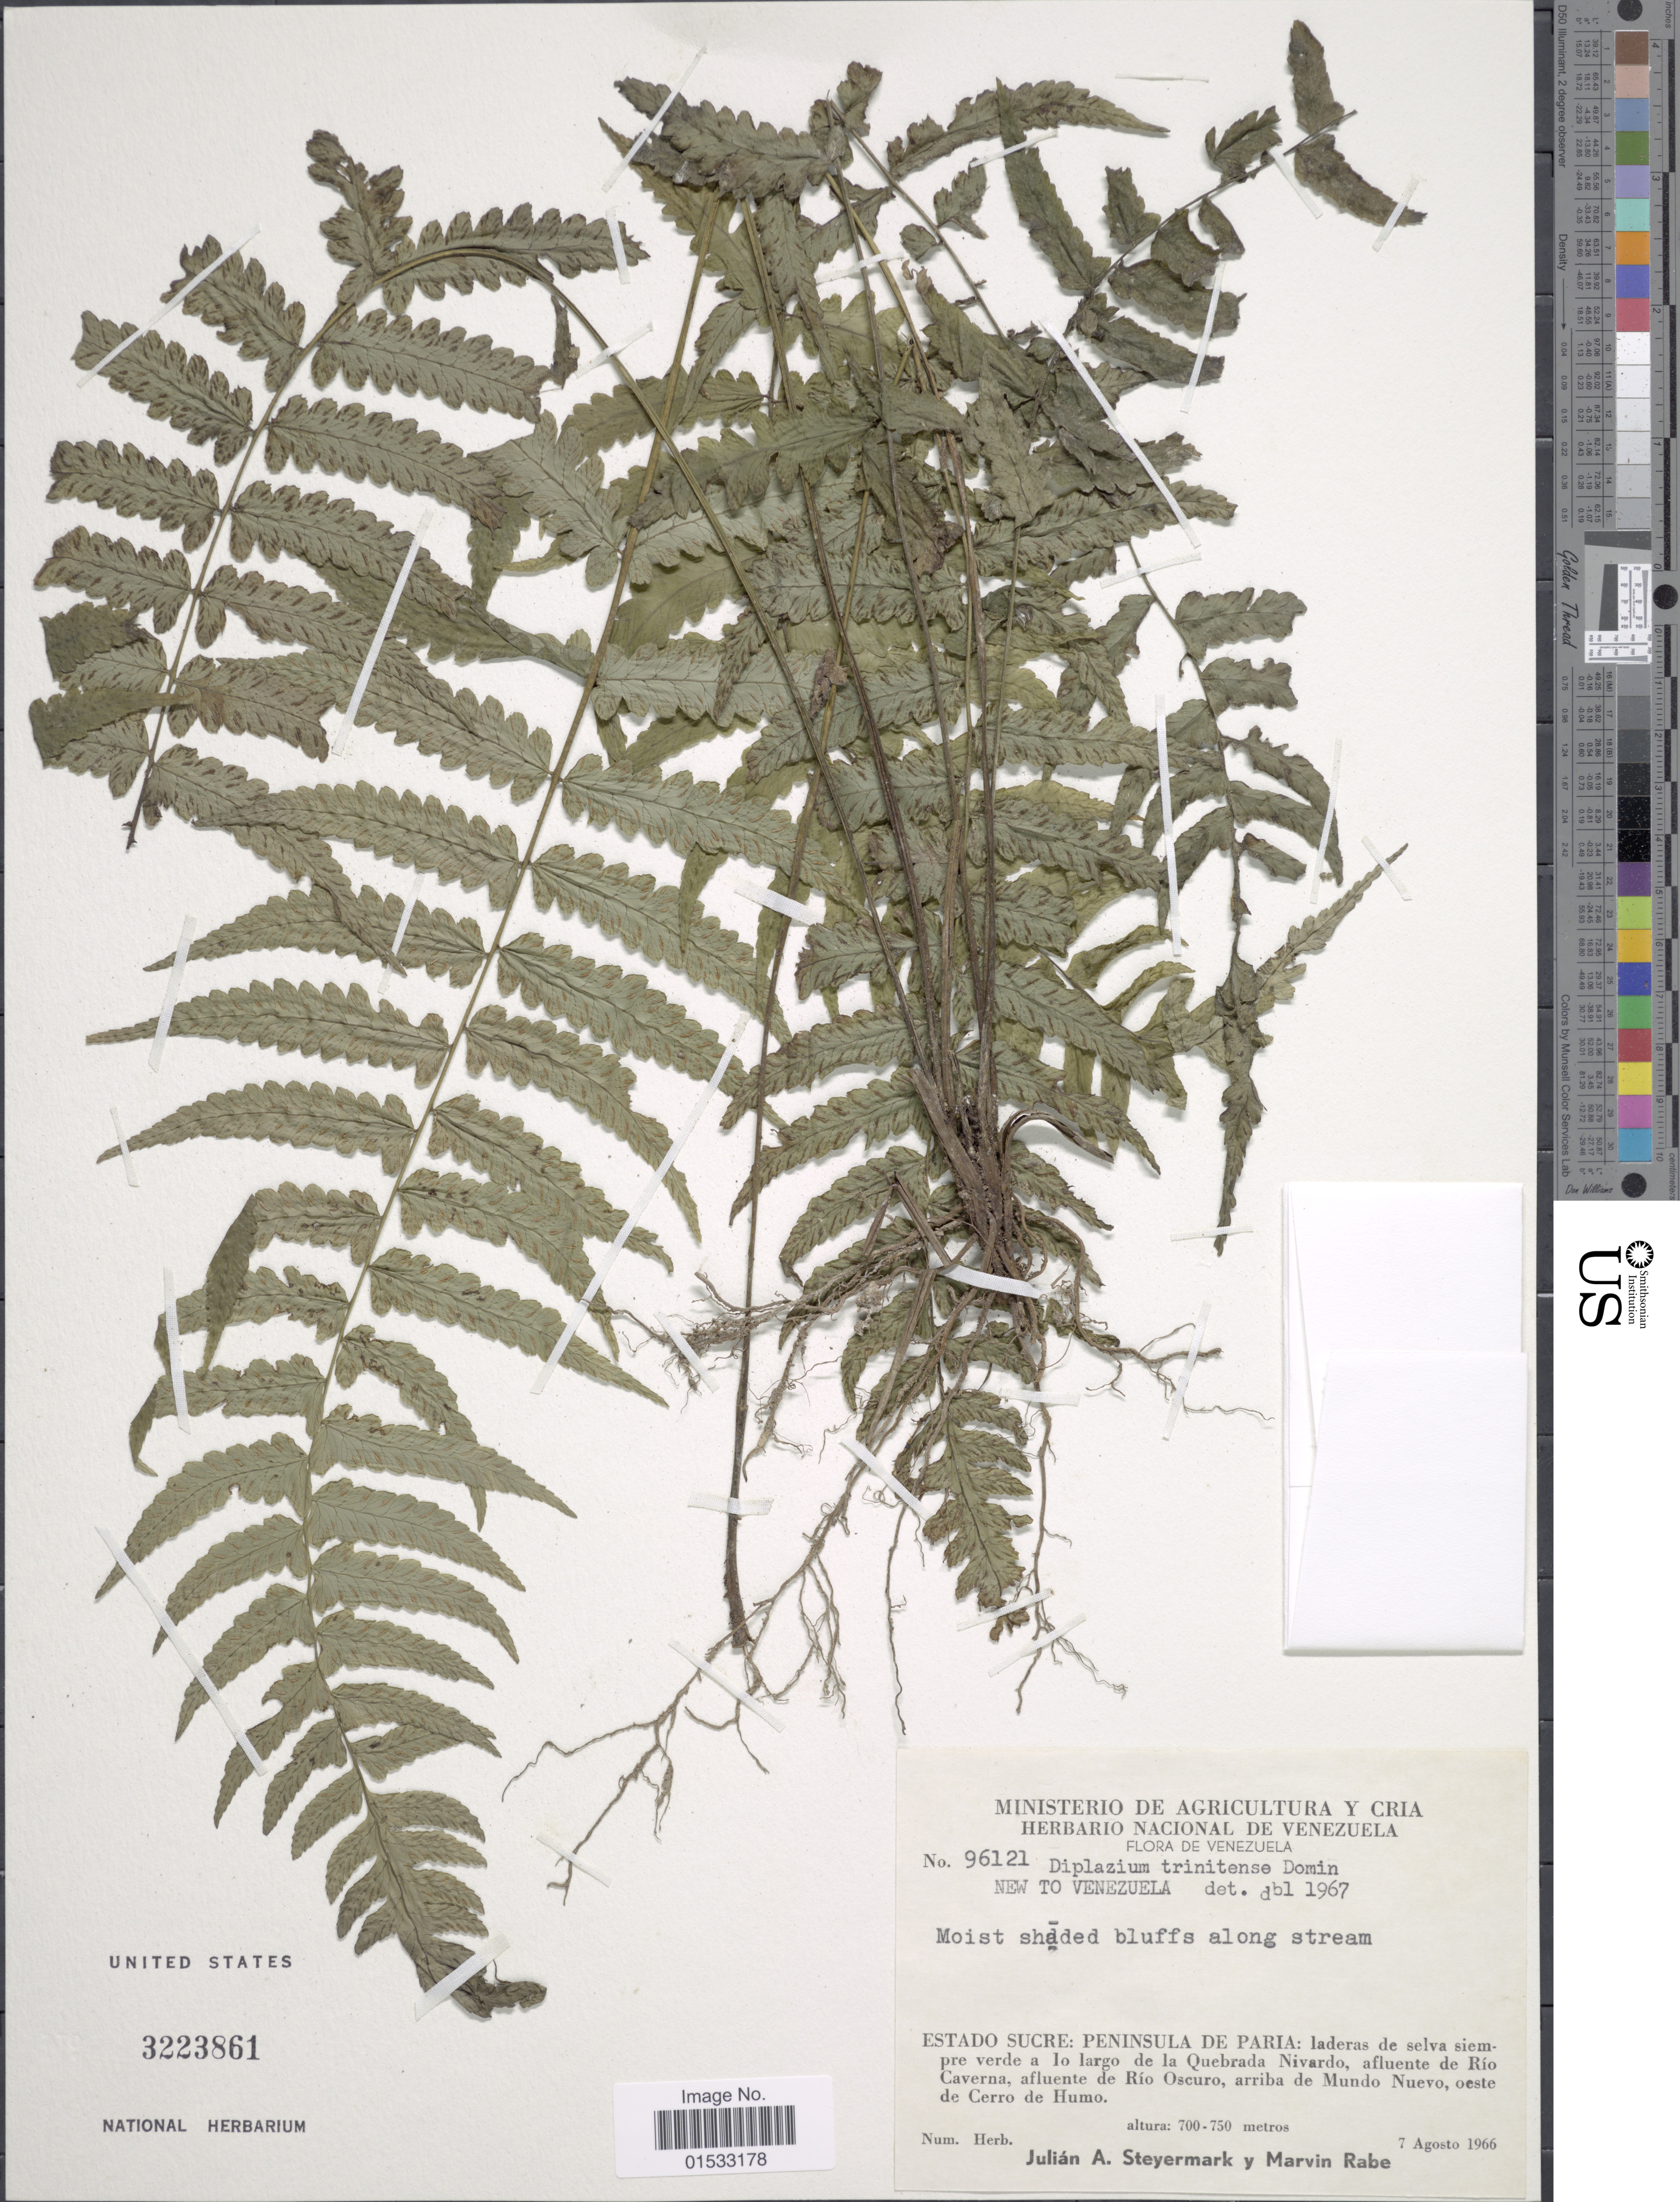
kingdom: Plantae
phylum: Tracheophyta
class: Polypodiopsida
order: Polypodiales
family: Athyriaceae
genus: Diplazium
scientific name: Diplazium trinitense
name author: Domin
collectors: J. Steyermark & M. Rabe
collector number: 96121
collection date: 1966-08-07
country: Venezuela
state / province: Sucre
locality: Peninsula De Paria: laderas de selva siempre verde a lo largo de la Quebrada Nivardo, afluente de Río Caverna, afluente de Río Oscuro, arriba de Mundo Nuevo, oeste de Cerro de Humo.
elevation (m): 700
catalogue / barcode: US 3223861